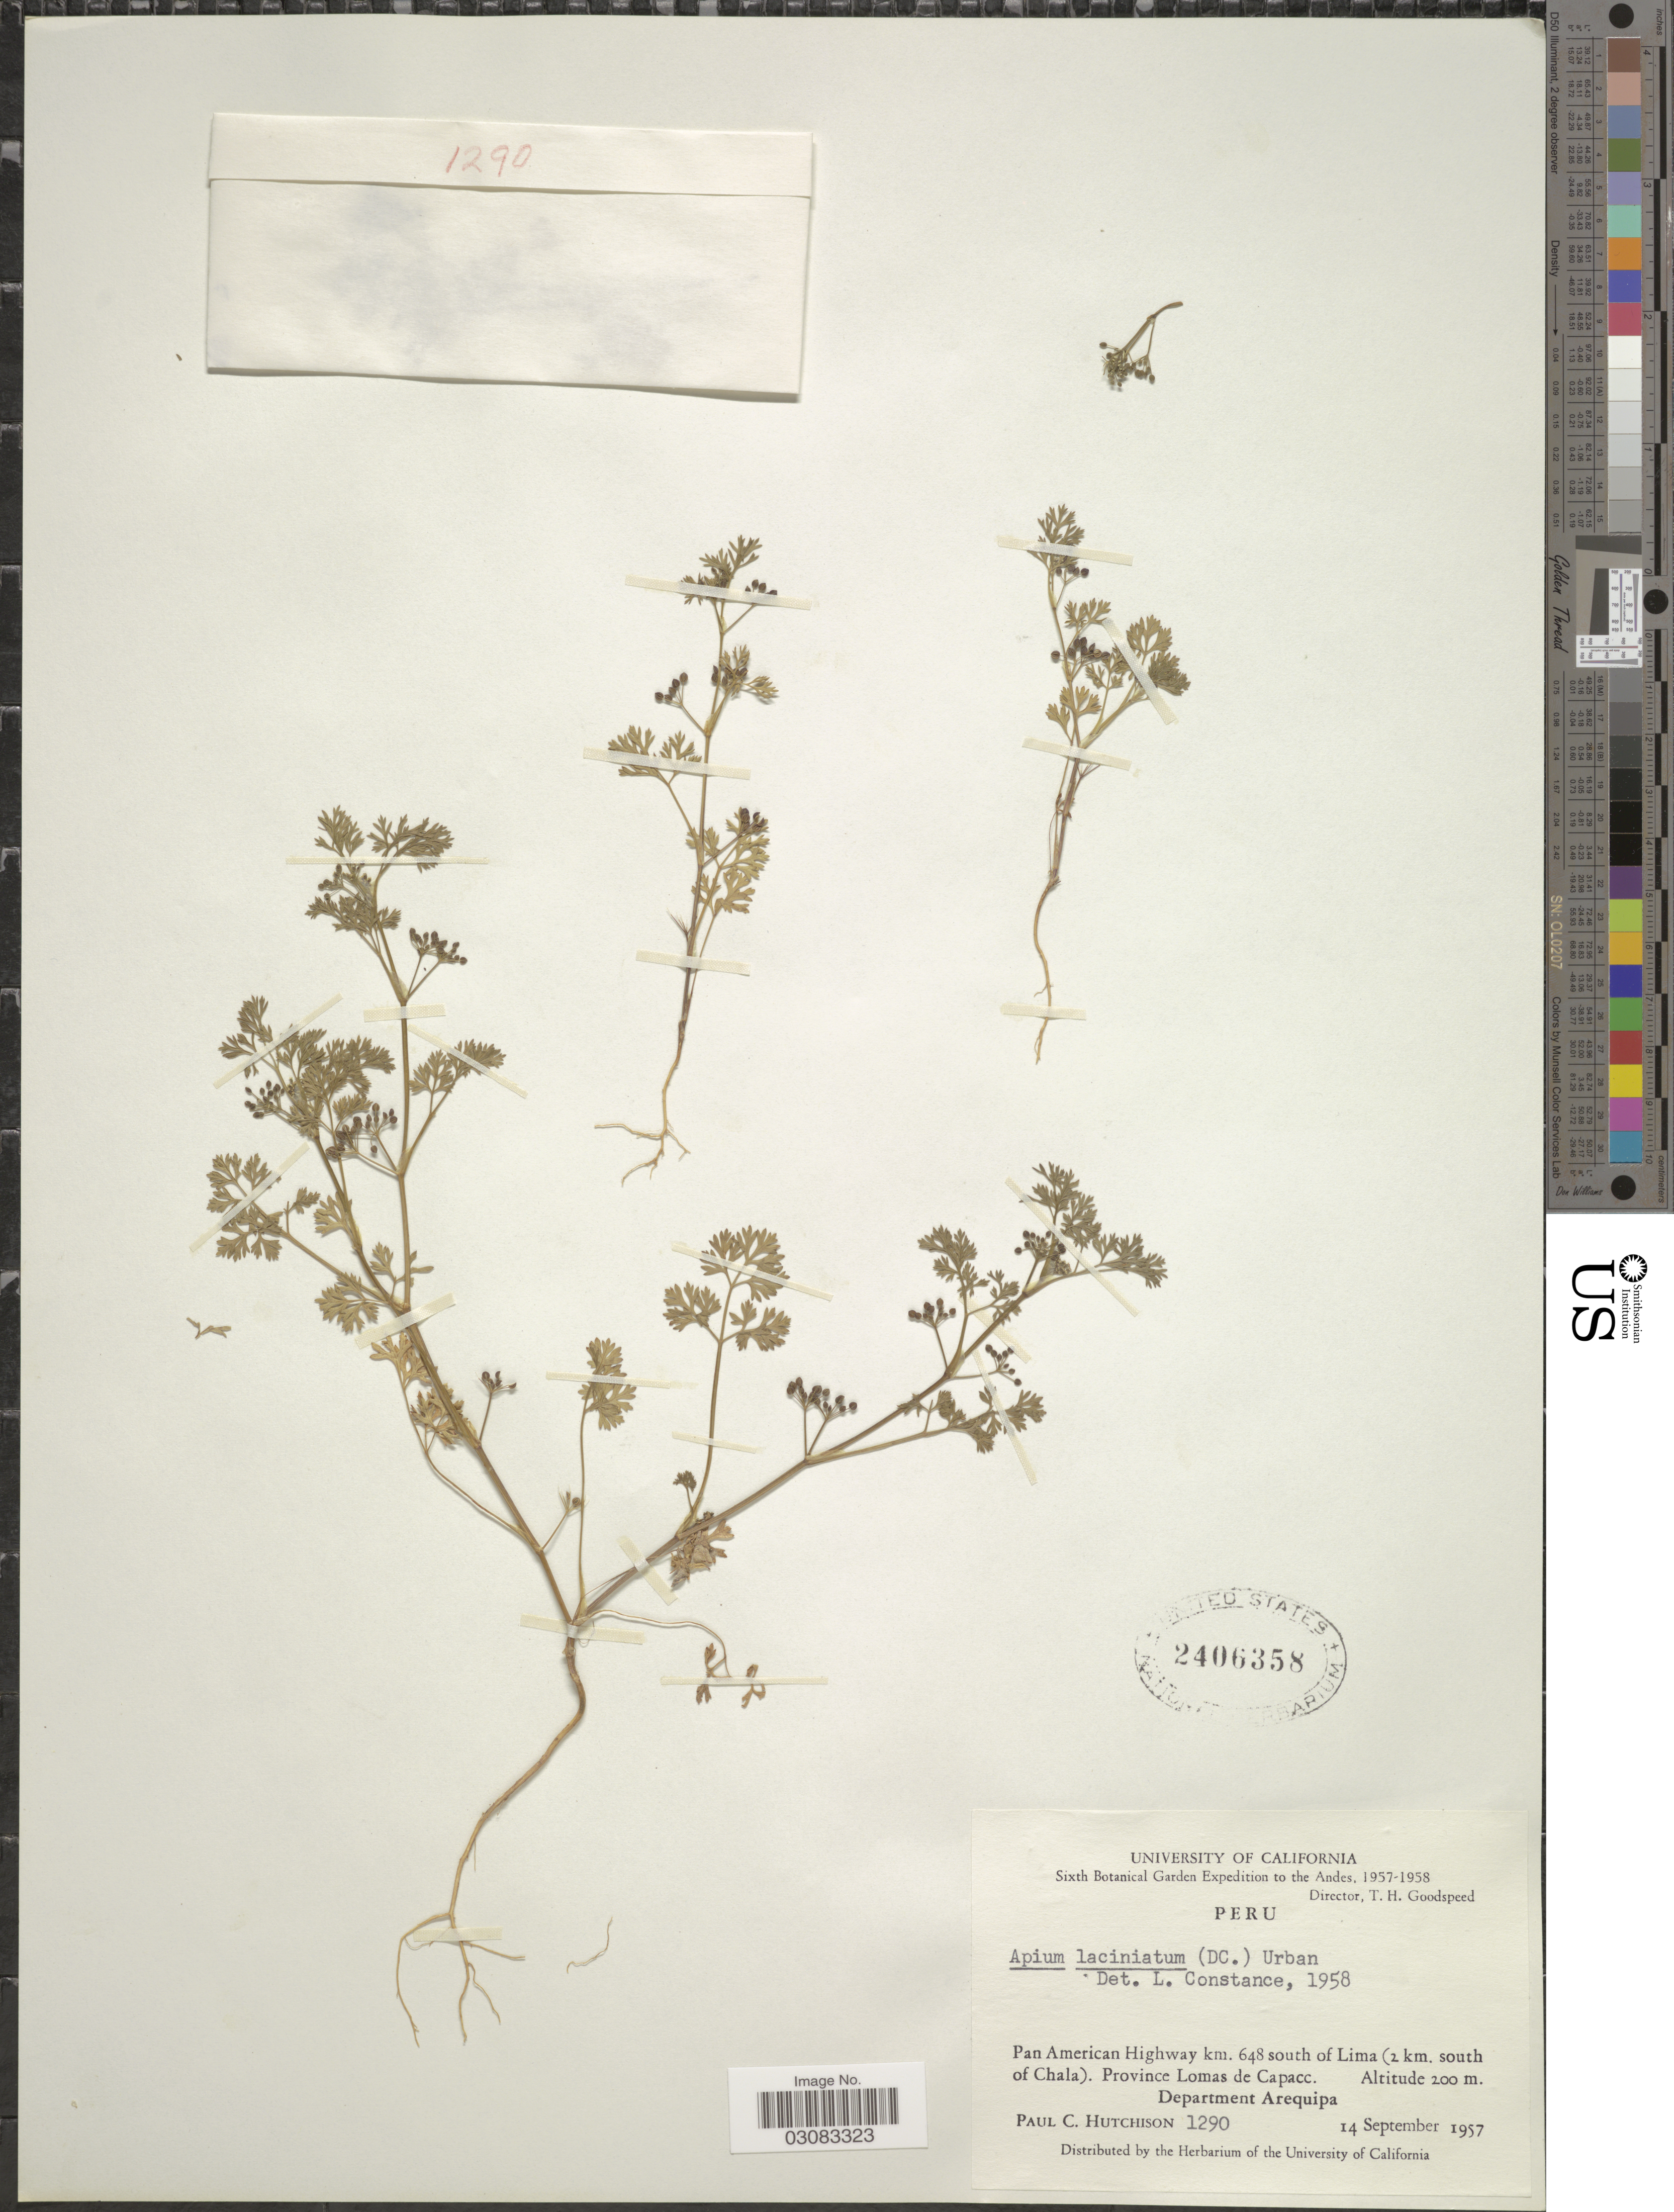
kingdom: Plantae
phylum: Tracheophyta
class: Magnoliopsida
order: Apiales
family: Apiaceae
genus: Cyclospermum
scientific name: Cyclospermum laciniatum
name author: (DC.) Constance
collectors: P. C. Hutchison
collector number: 1290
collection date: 1957-09-14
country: Peru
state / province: Arequipa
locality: Andes. Pan American Highway km. 648 south of Lima (2 km. south of Chala). Province of Lomas de Capacc. Department Arequipa.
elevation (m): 200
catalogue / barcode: US 2406358